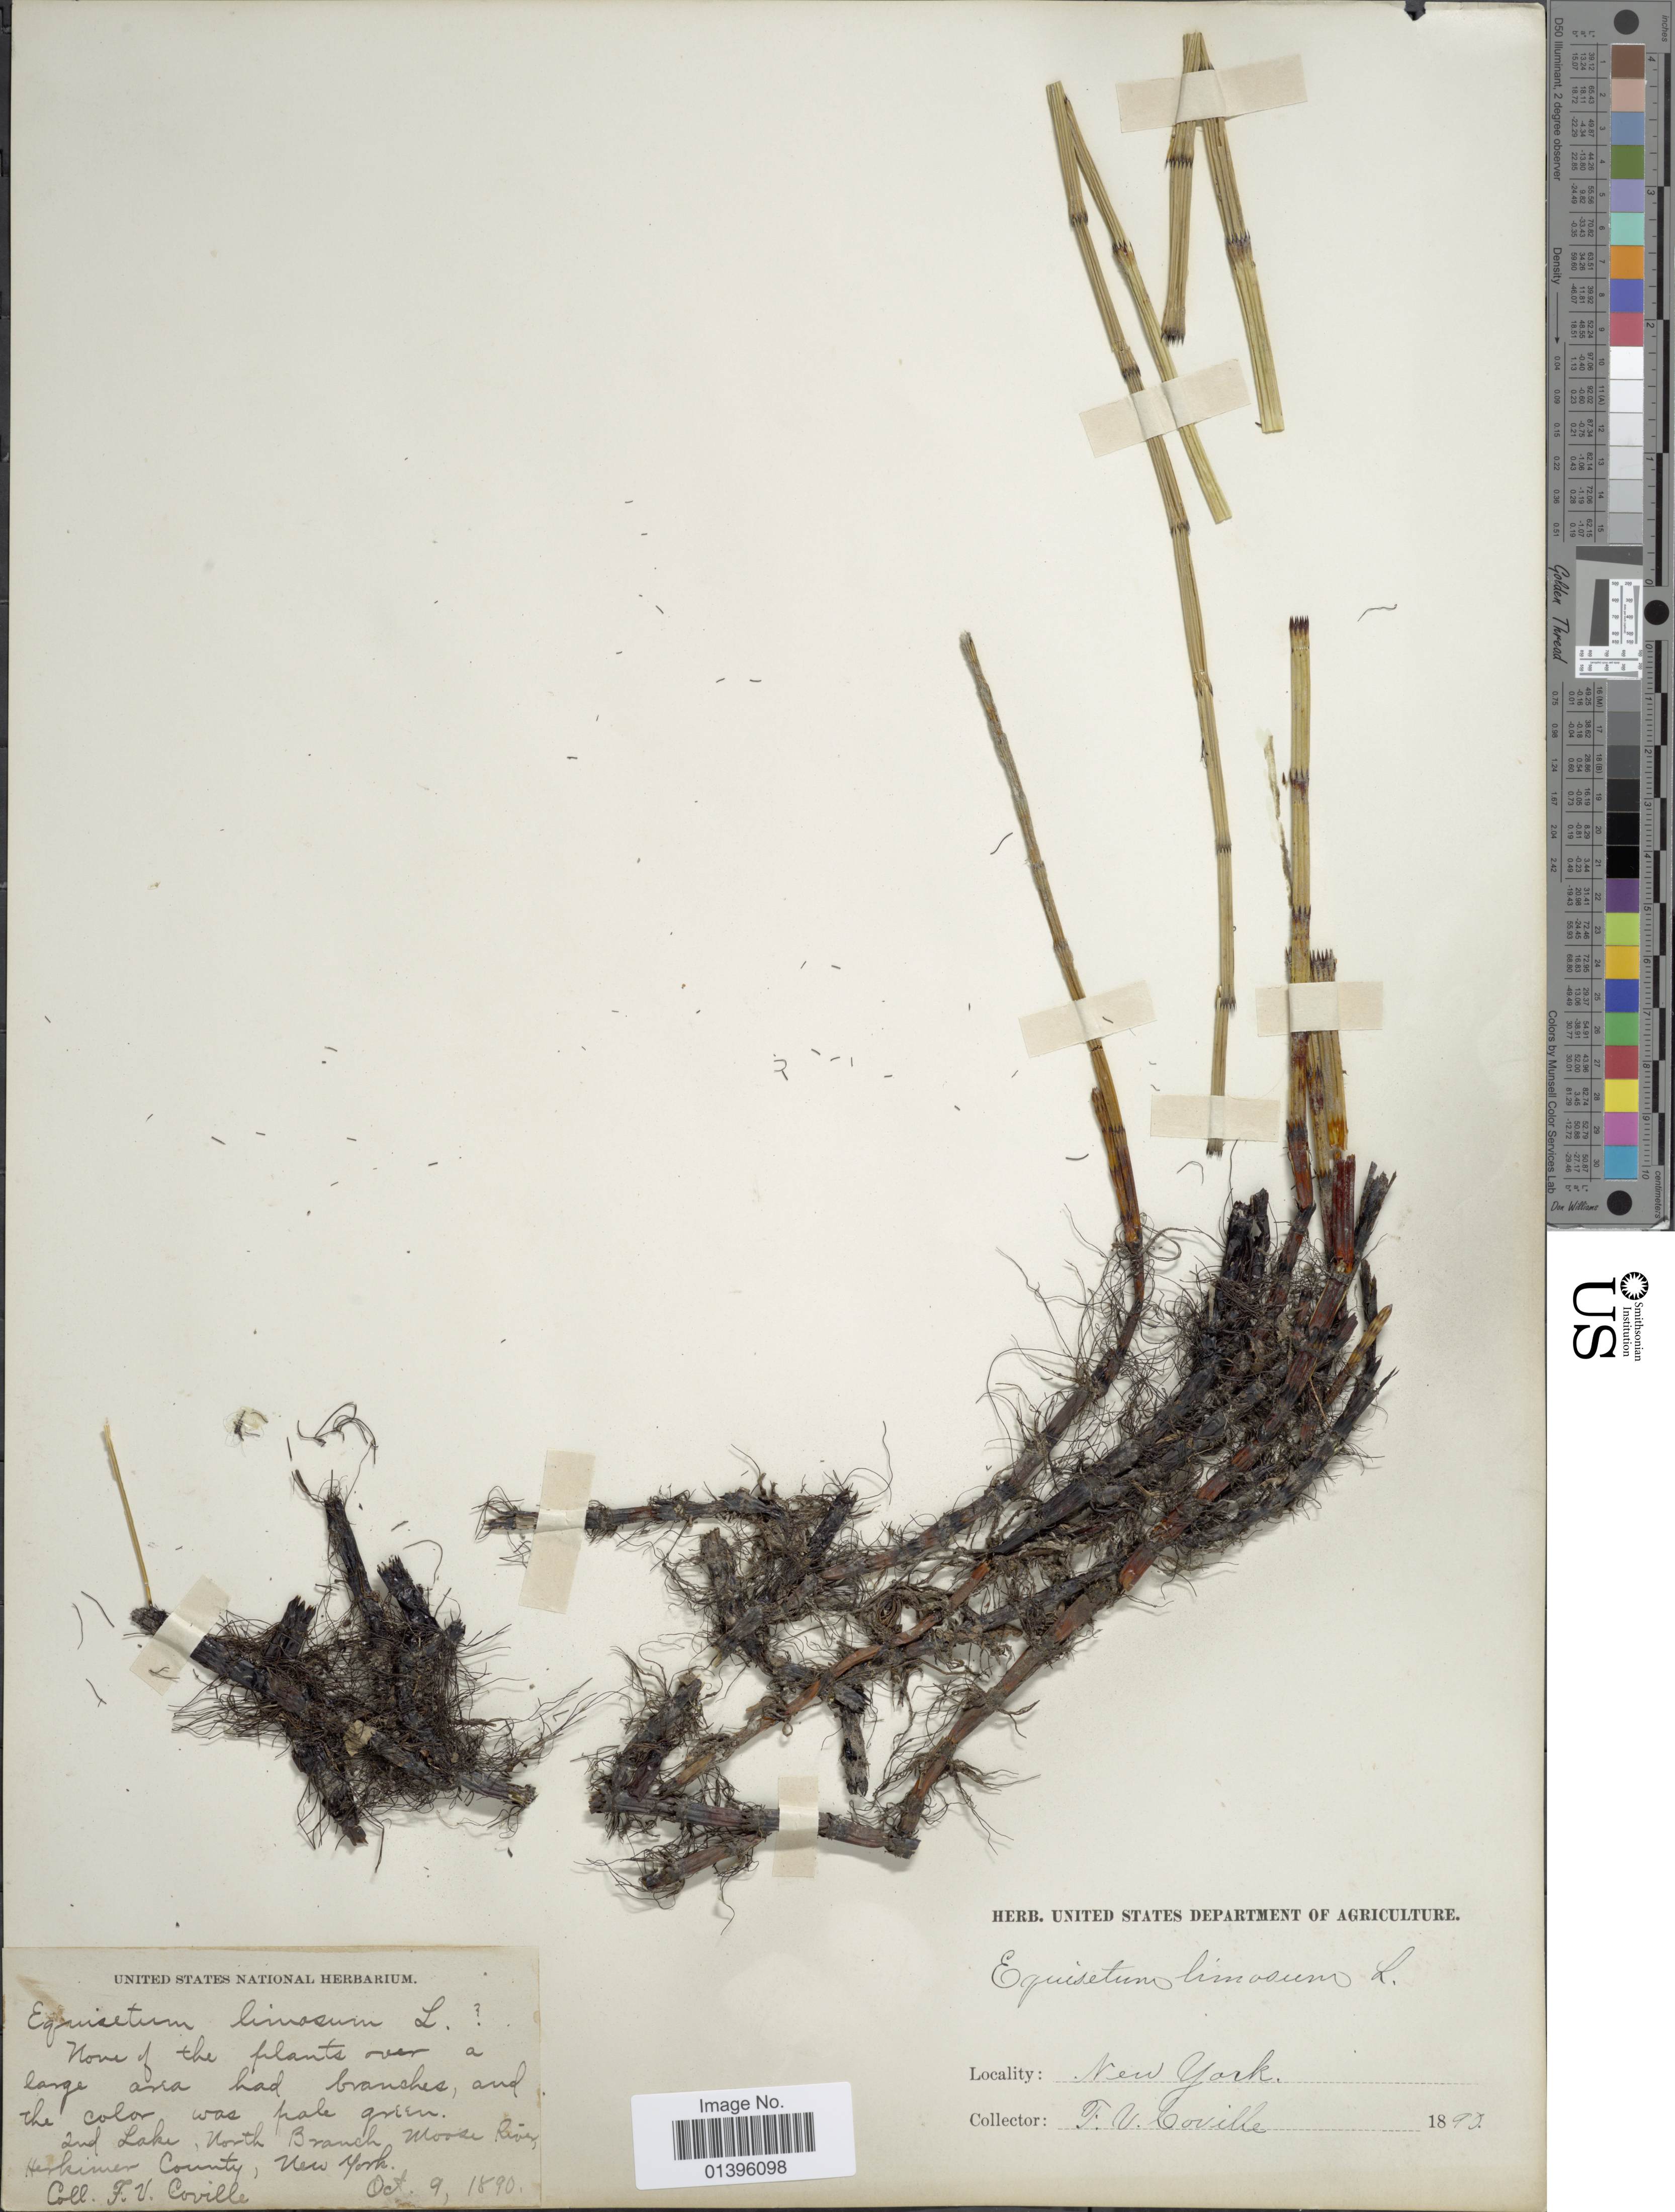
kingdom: Plantae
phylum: Tracheophyta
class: Polypodiopsida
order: Equisetales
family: Equisetaceae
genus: Equisetum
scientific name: Equisetum fluviatile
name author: L.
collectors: F. V. Coville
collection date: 1890-10-09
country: United States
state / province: New York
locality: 2nd Lake, North Branch Mosse River, Herkimer County